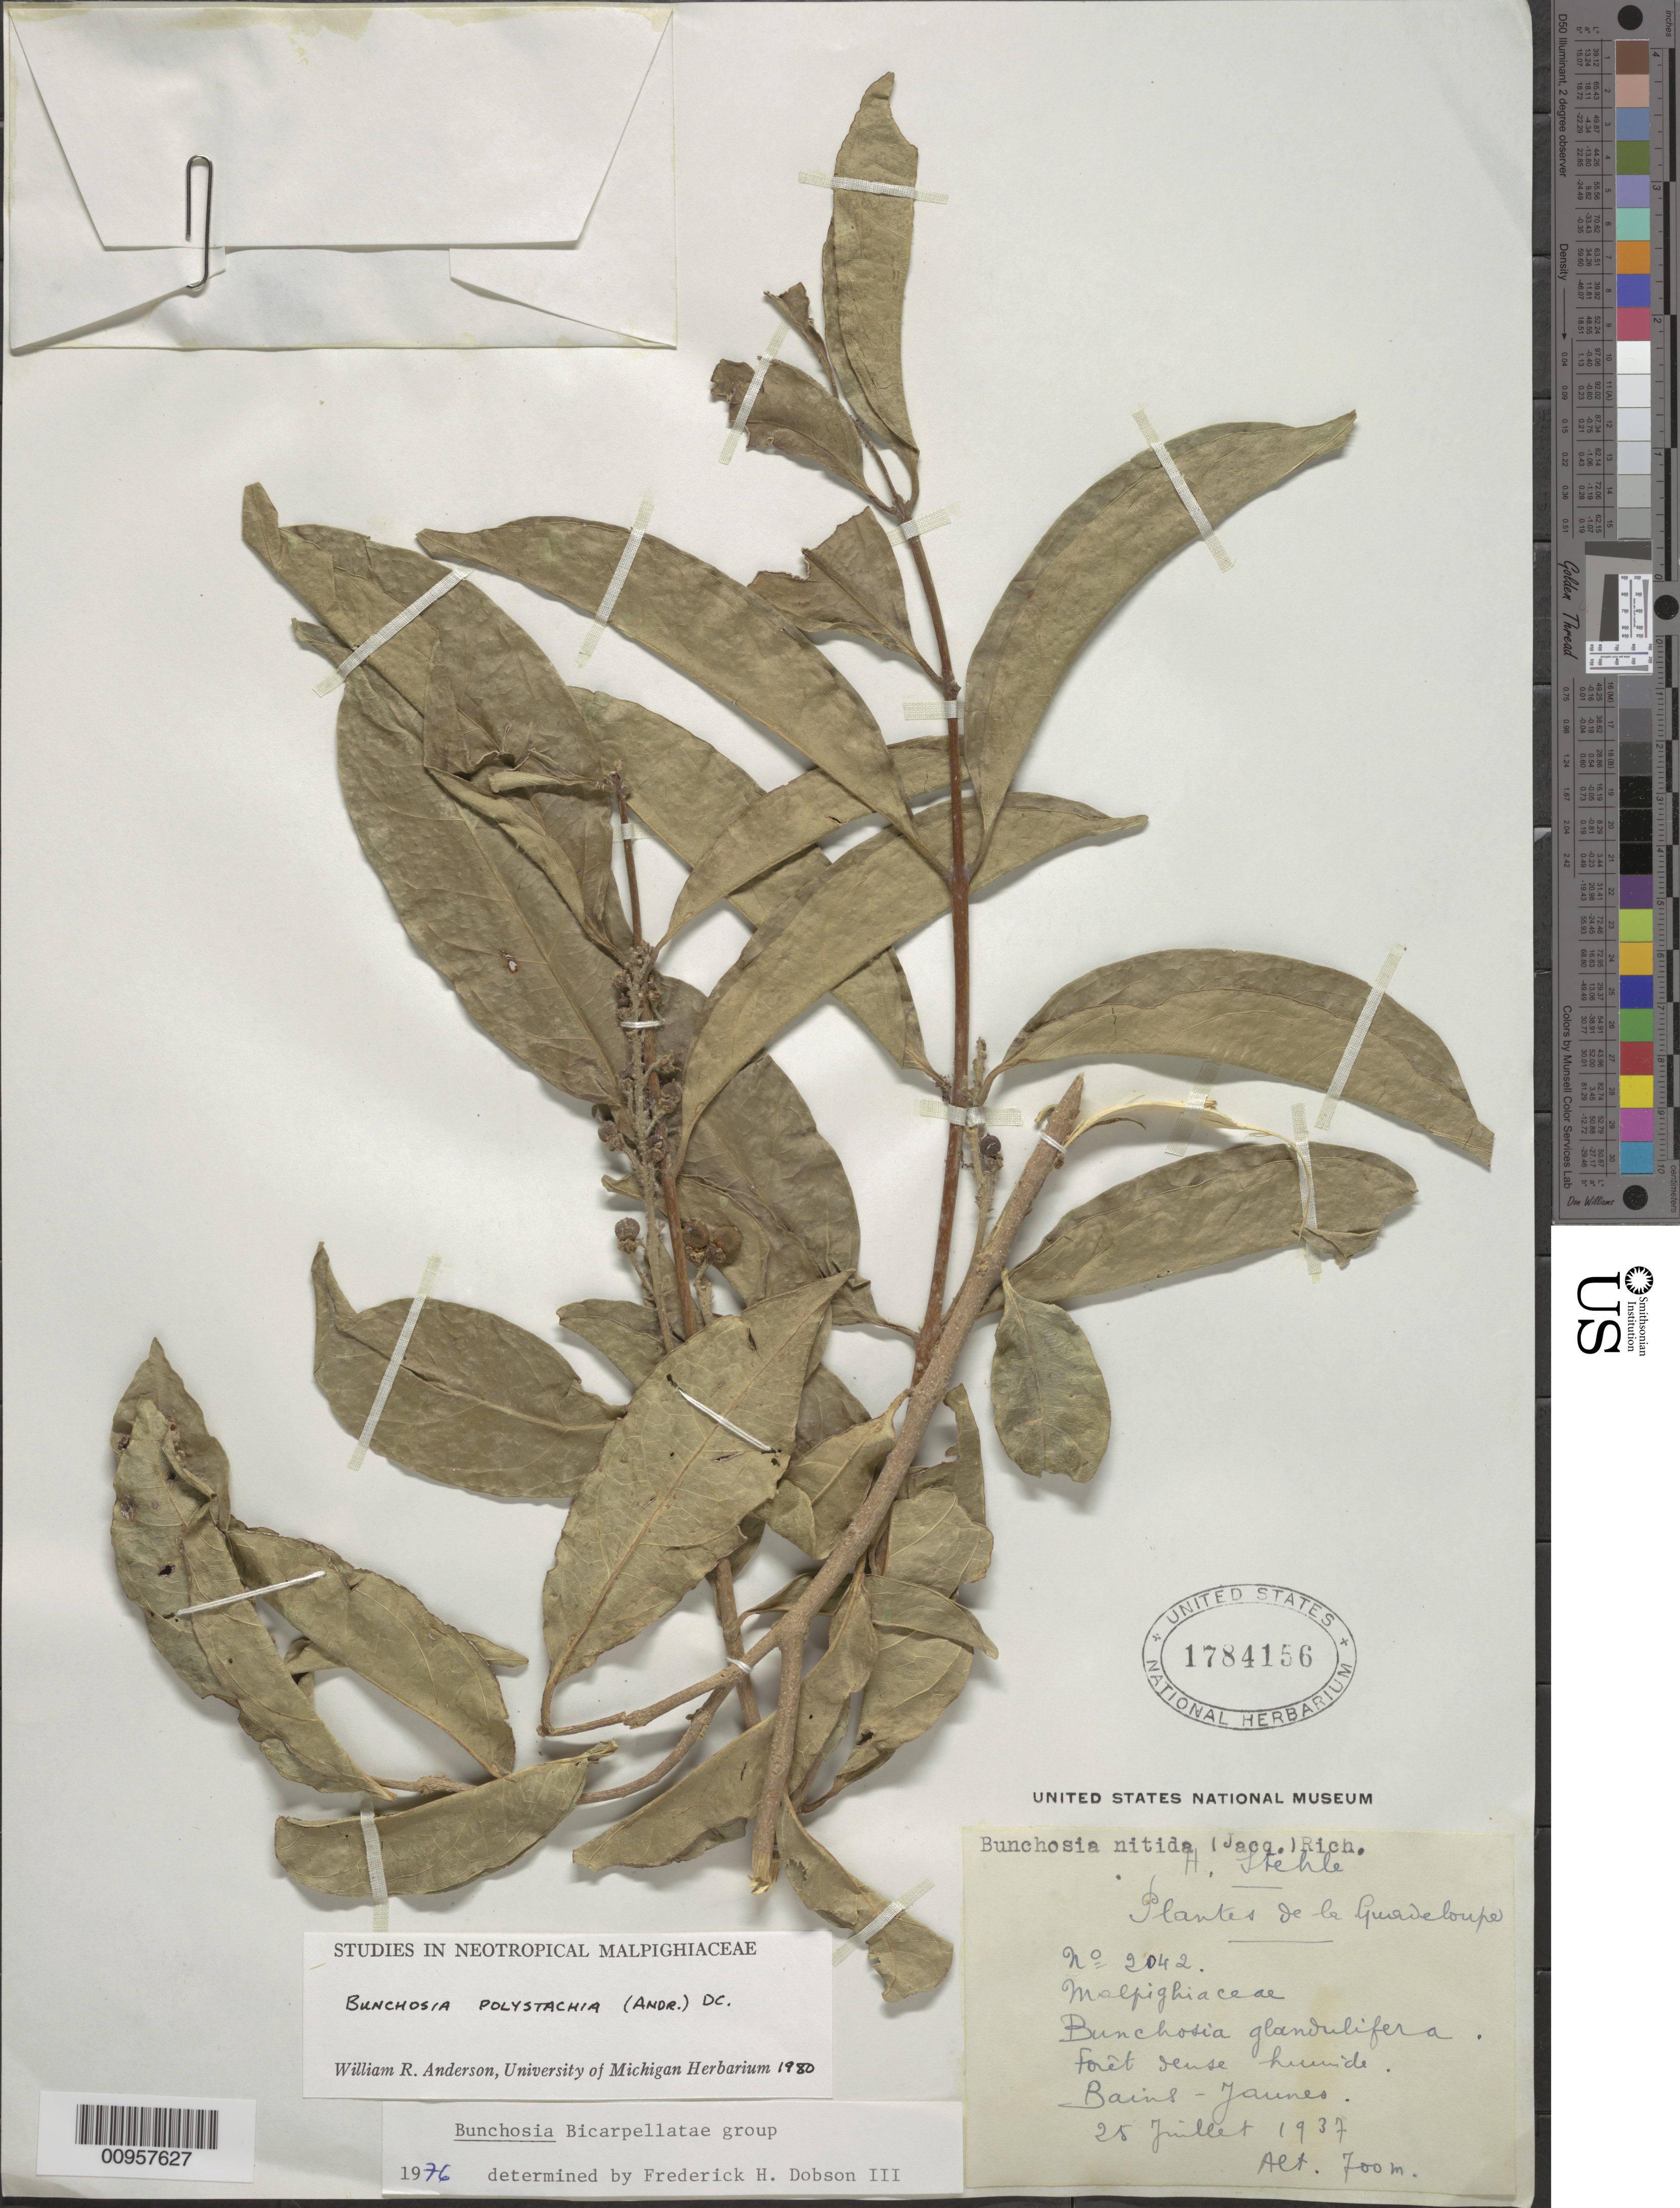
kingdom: Plantae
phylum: Tracheophyta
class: Magnoliopsida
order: Malpighiales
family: Malpighiaceae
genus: Bunchosia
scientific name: Bunchosia polystachya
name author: (Andrews) DC.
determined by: Anderson, W. R., (MICH), University of Michigan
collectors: H. Stehlé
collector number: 2042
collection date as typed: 25 Jul 1937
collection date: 1937-07-25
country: Guadeloupe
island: Basse Terre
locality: Bains Jaunes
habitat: Forêt dense humide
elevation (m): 700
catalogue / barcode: US 1784156